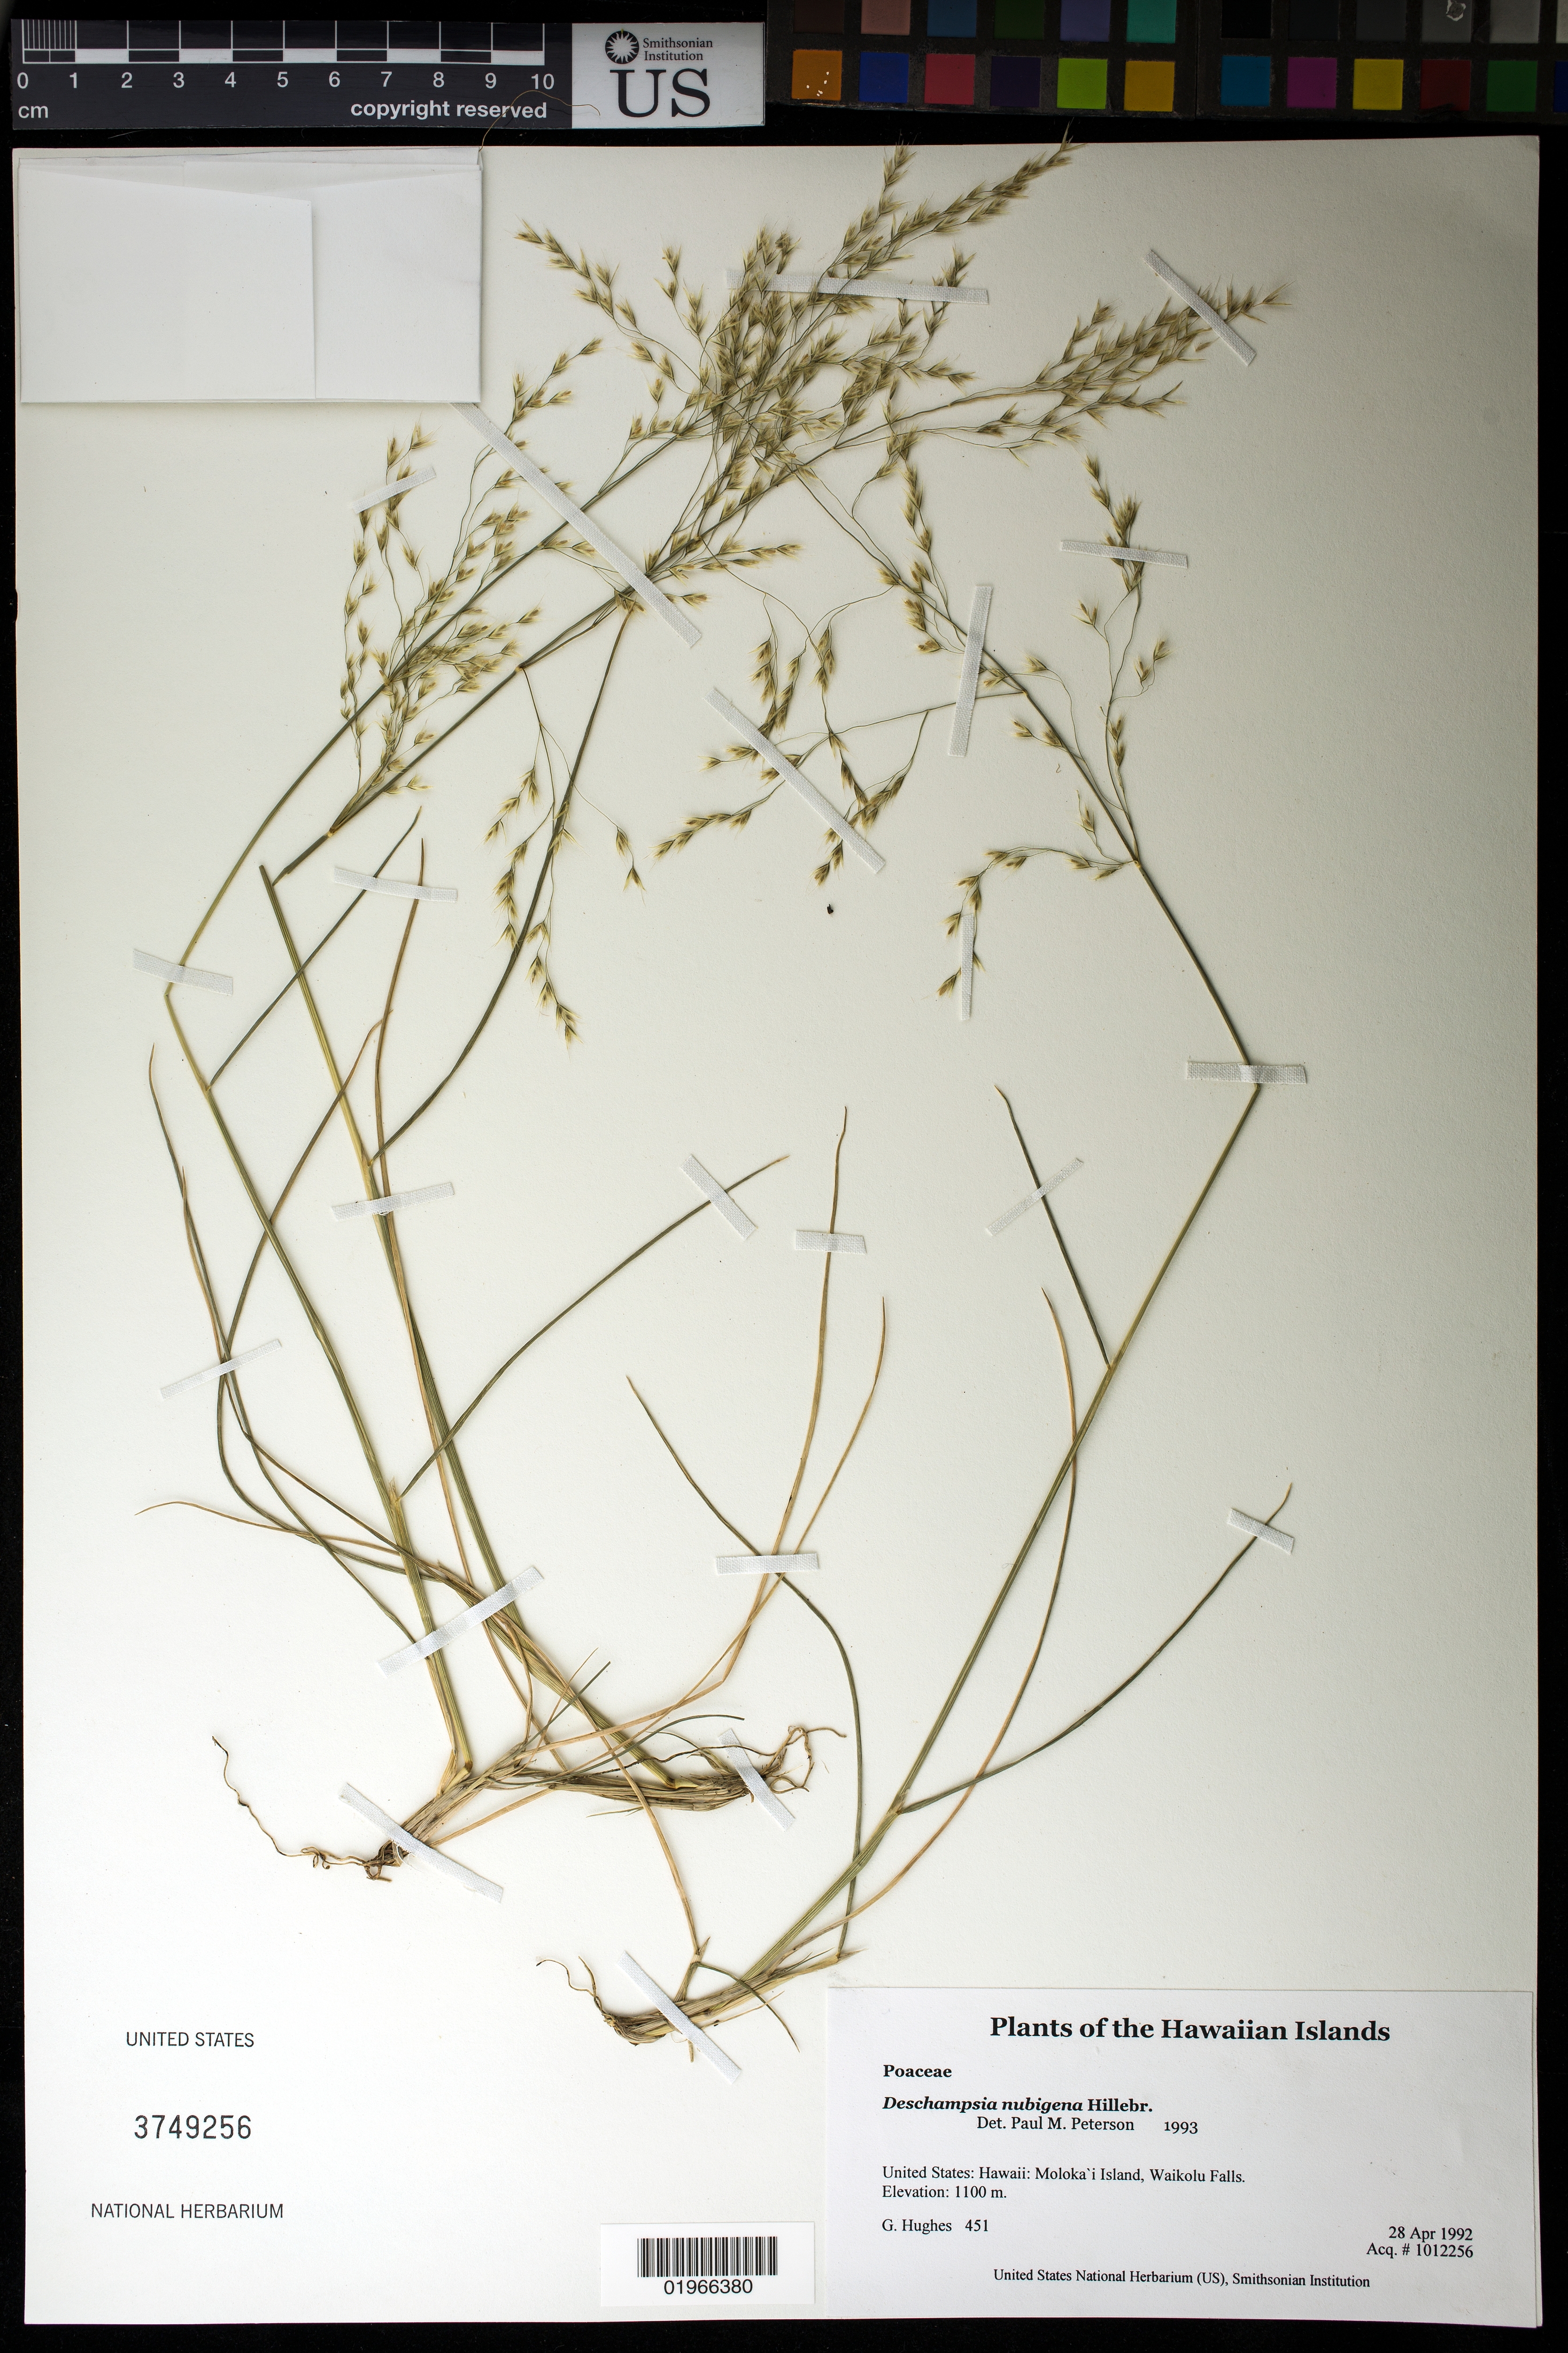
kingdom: Plantae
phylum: Tracheophyta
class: Liliopsida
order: Poales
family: Poaceae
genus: Deschampsia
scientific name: Deschampsia nubigena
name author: Hillebr.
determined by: Peterson, Paul M., (BOT), Smithsonian Institution - National Museum of Natural History (UNITED STATES)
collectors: G. Hughes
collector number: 451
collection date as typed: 4-28-92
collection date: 1992-04-28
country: United States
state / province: Hawaii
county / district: Maui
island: Moloka'i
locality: Waikolu Falls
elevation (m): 1100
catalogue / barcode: US 3749256